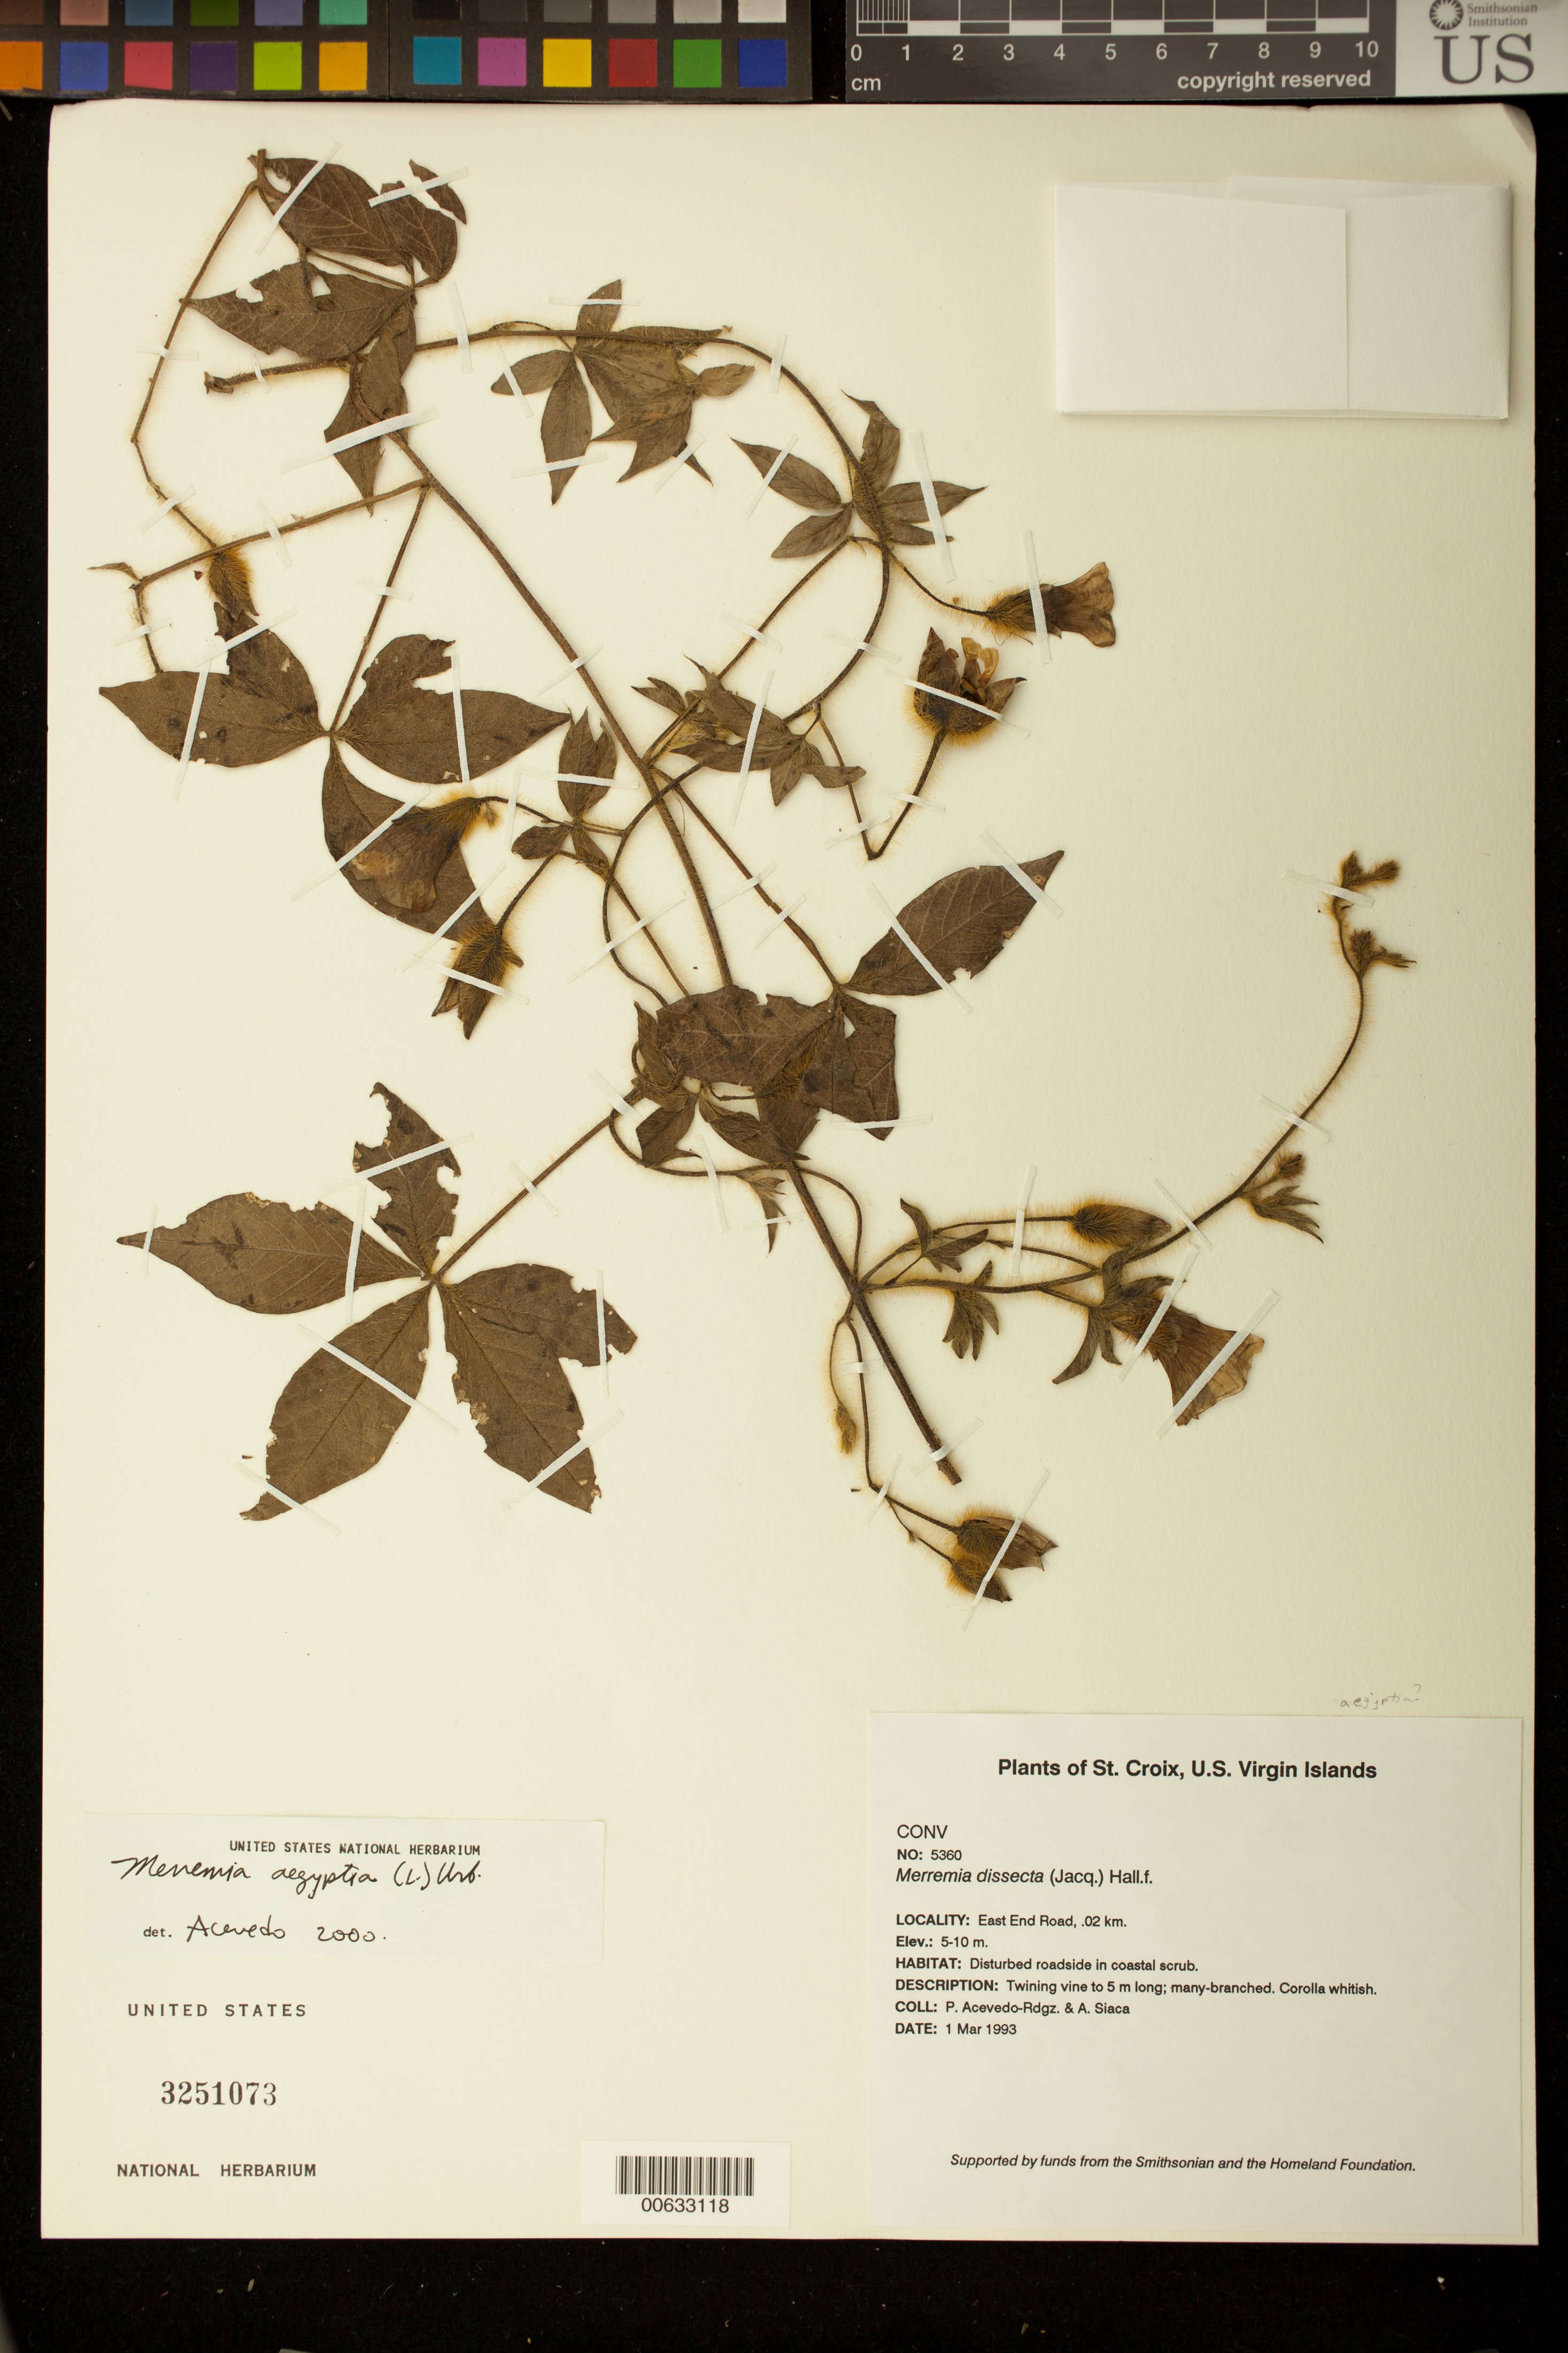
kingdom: Plantae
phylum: Tracheophyta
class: Magnoliopsida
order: Solanales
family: Convolvulaceae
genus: Merremia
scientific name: Merremia aegyptia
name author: (L.) Urb.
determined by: Acevedo-Rodríguez, P., (BOT), Smithsonian Institution - National Museum of Natural History (UNITED STATES)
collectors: P. Acevedo-Rodr. & A. Siaca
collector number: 5360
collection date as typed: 01 Mar 1993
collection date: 1993-03-01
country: U.S. Virgin Islands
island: St. Croix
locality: East End Road, .02 km.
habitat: Disturbed roadside in coastal scrub.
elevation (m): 5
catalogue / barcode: US 3251073